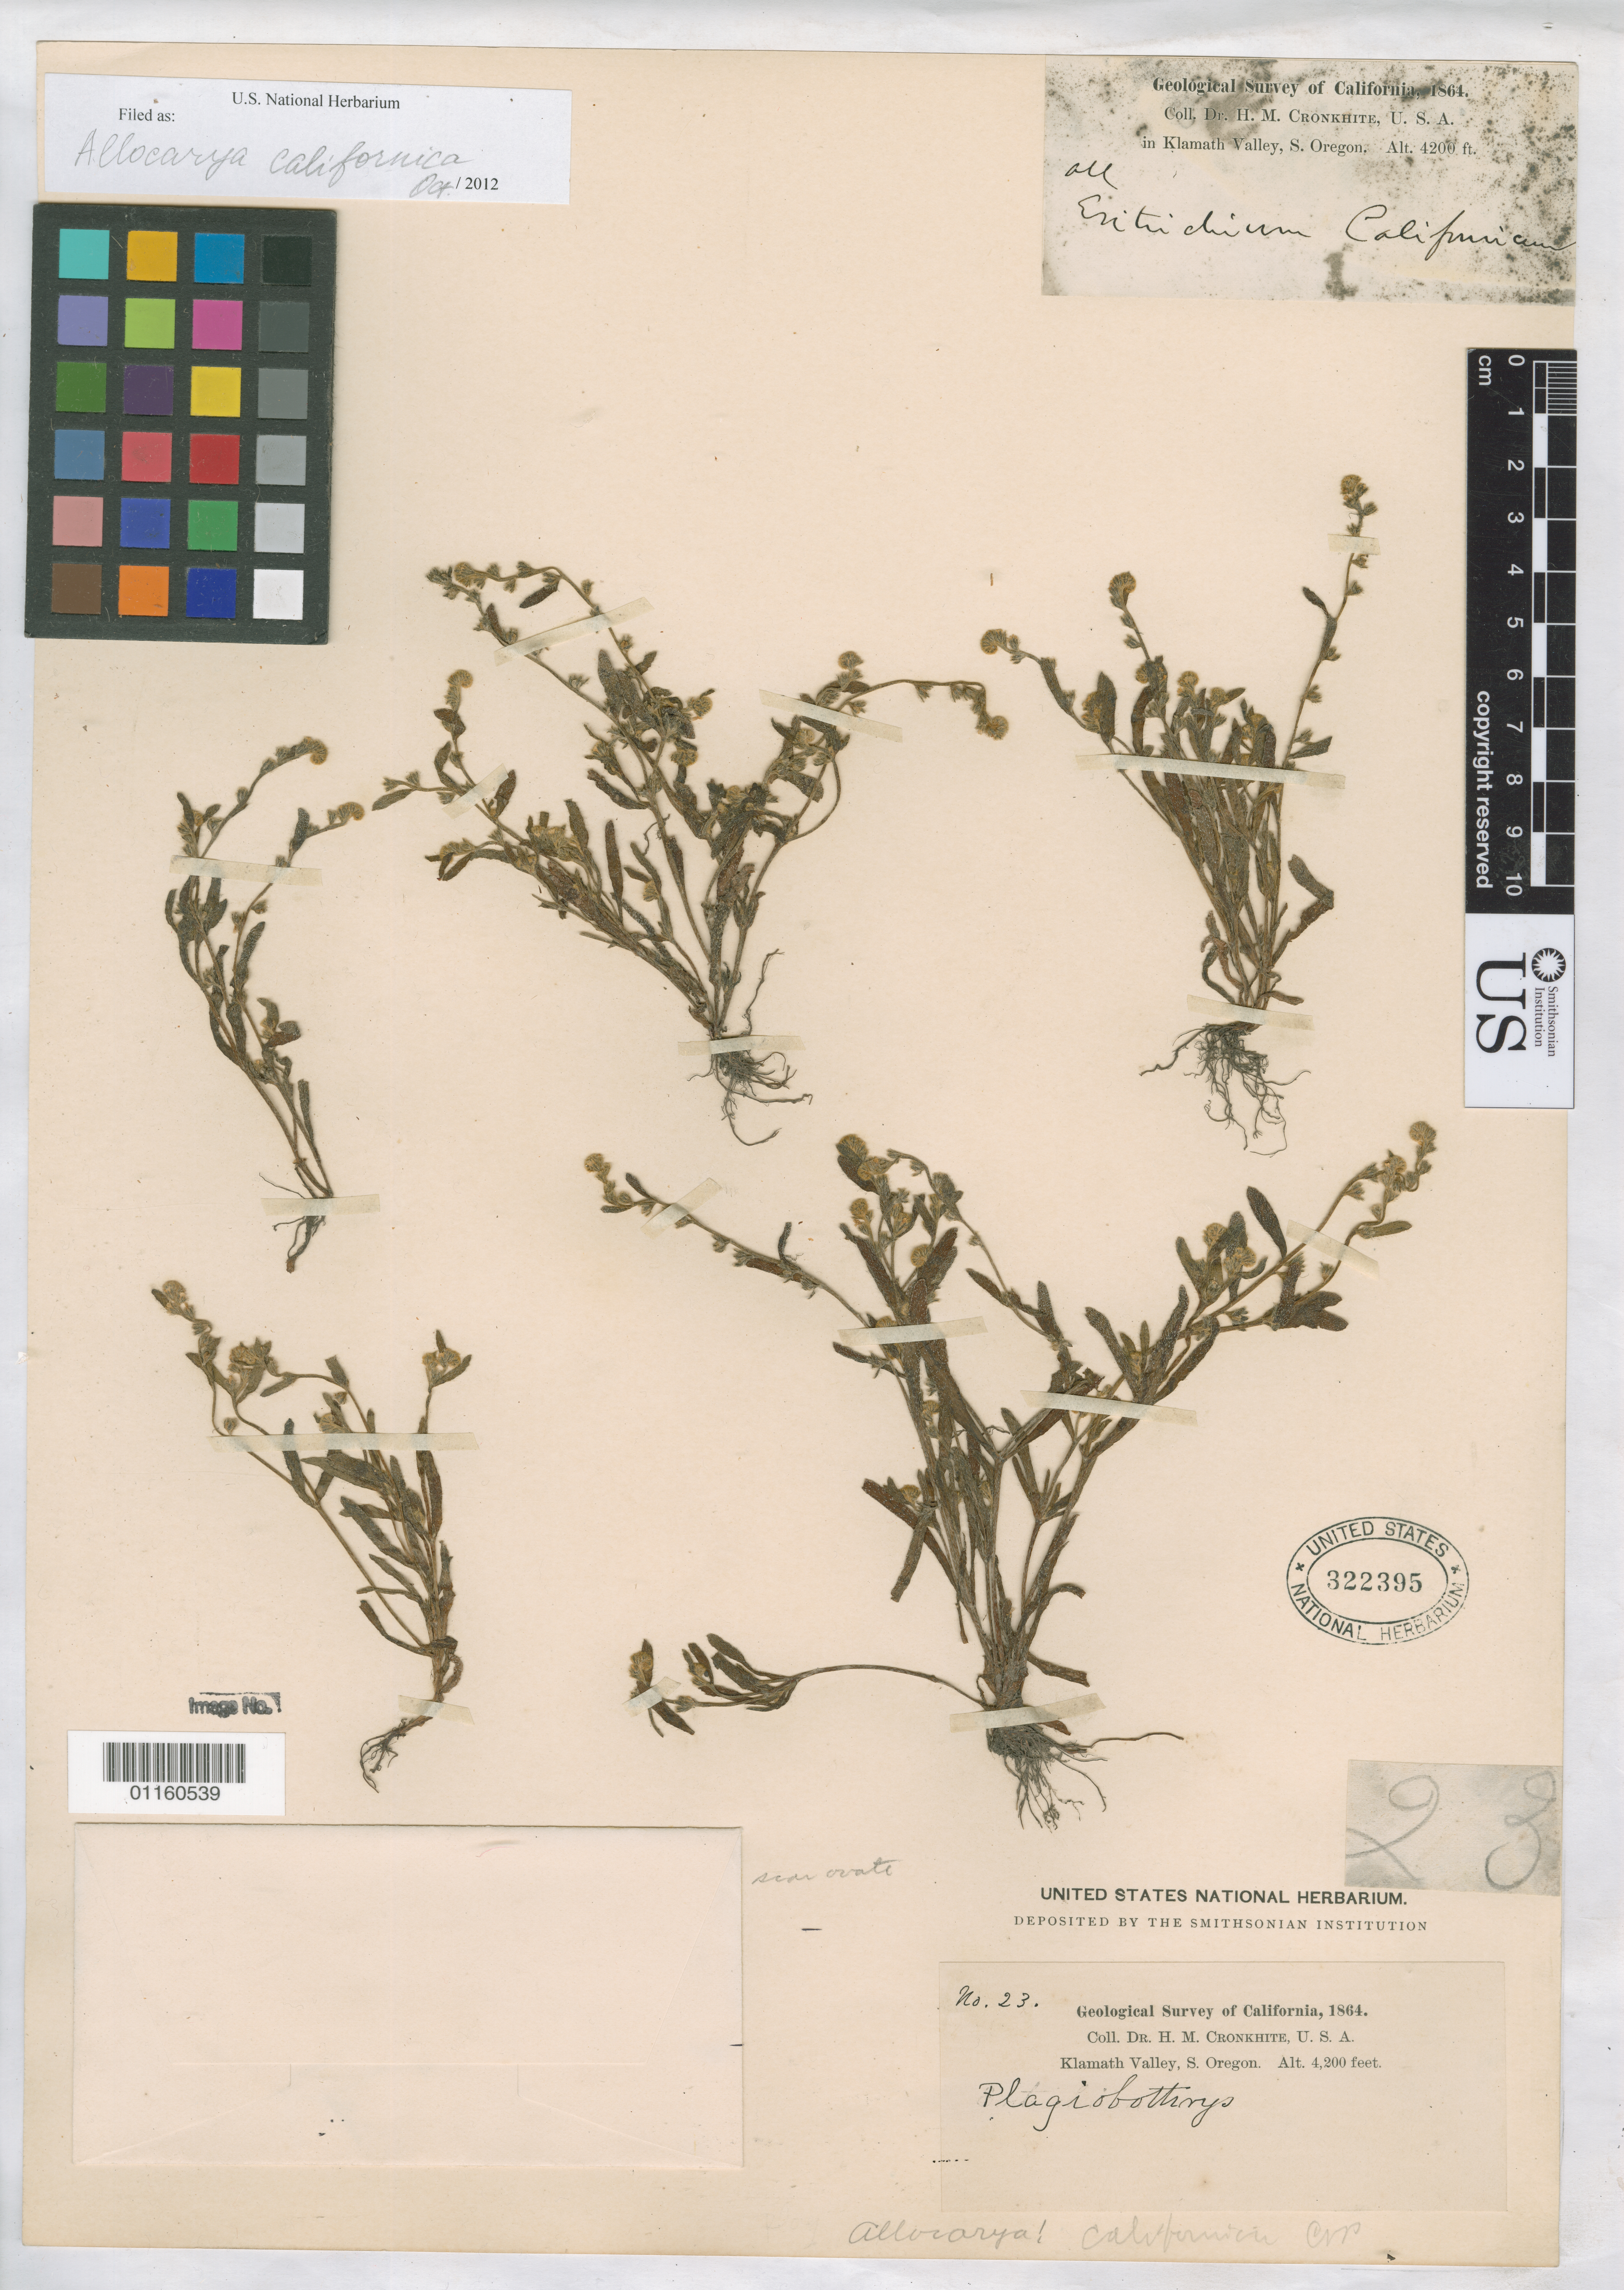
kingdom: Plantae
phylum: Tracheophyta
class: Magnoliopsida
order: Boraginales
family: Boraginaceae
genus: Allocarya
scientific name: Allocarya californica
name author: (Fisch. & C.A. Mey.) Greene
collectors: H. M. Cronkhite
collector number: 23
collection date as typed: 1864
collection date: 1864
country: United States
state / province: Oregon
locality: Klamath Valley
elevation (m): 1280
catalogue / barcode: US 322395